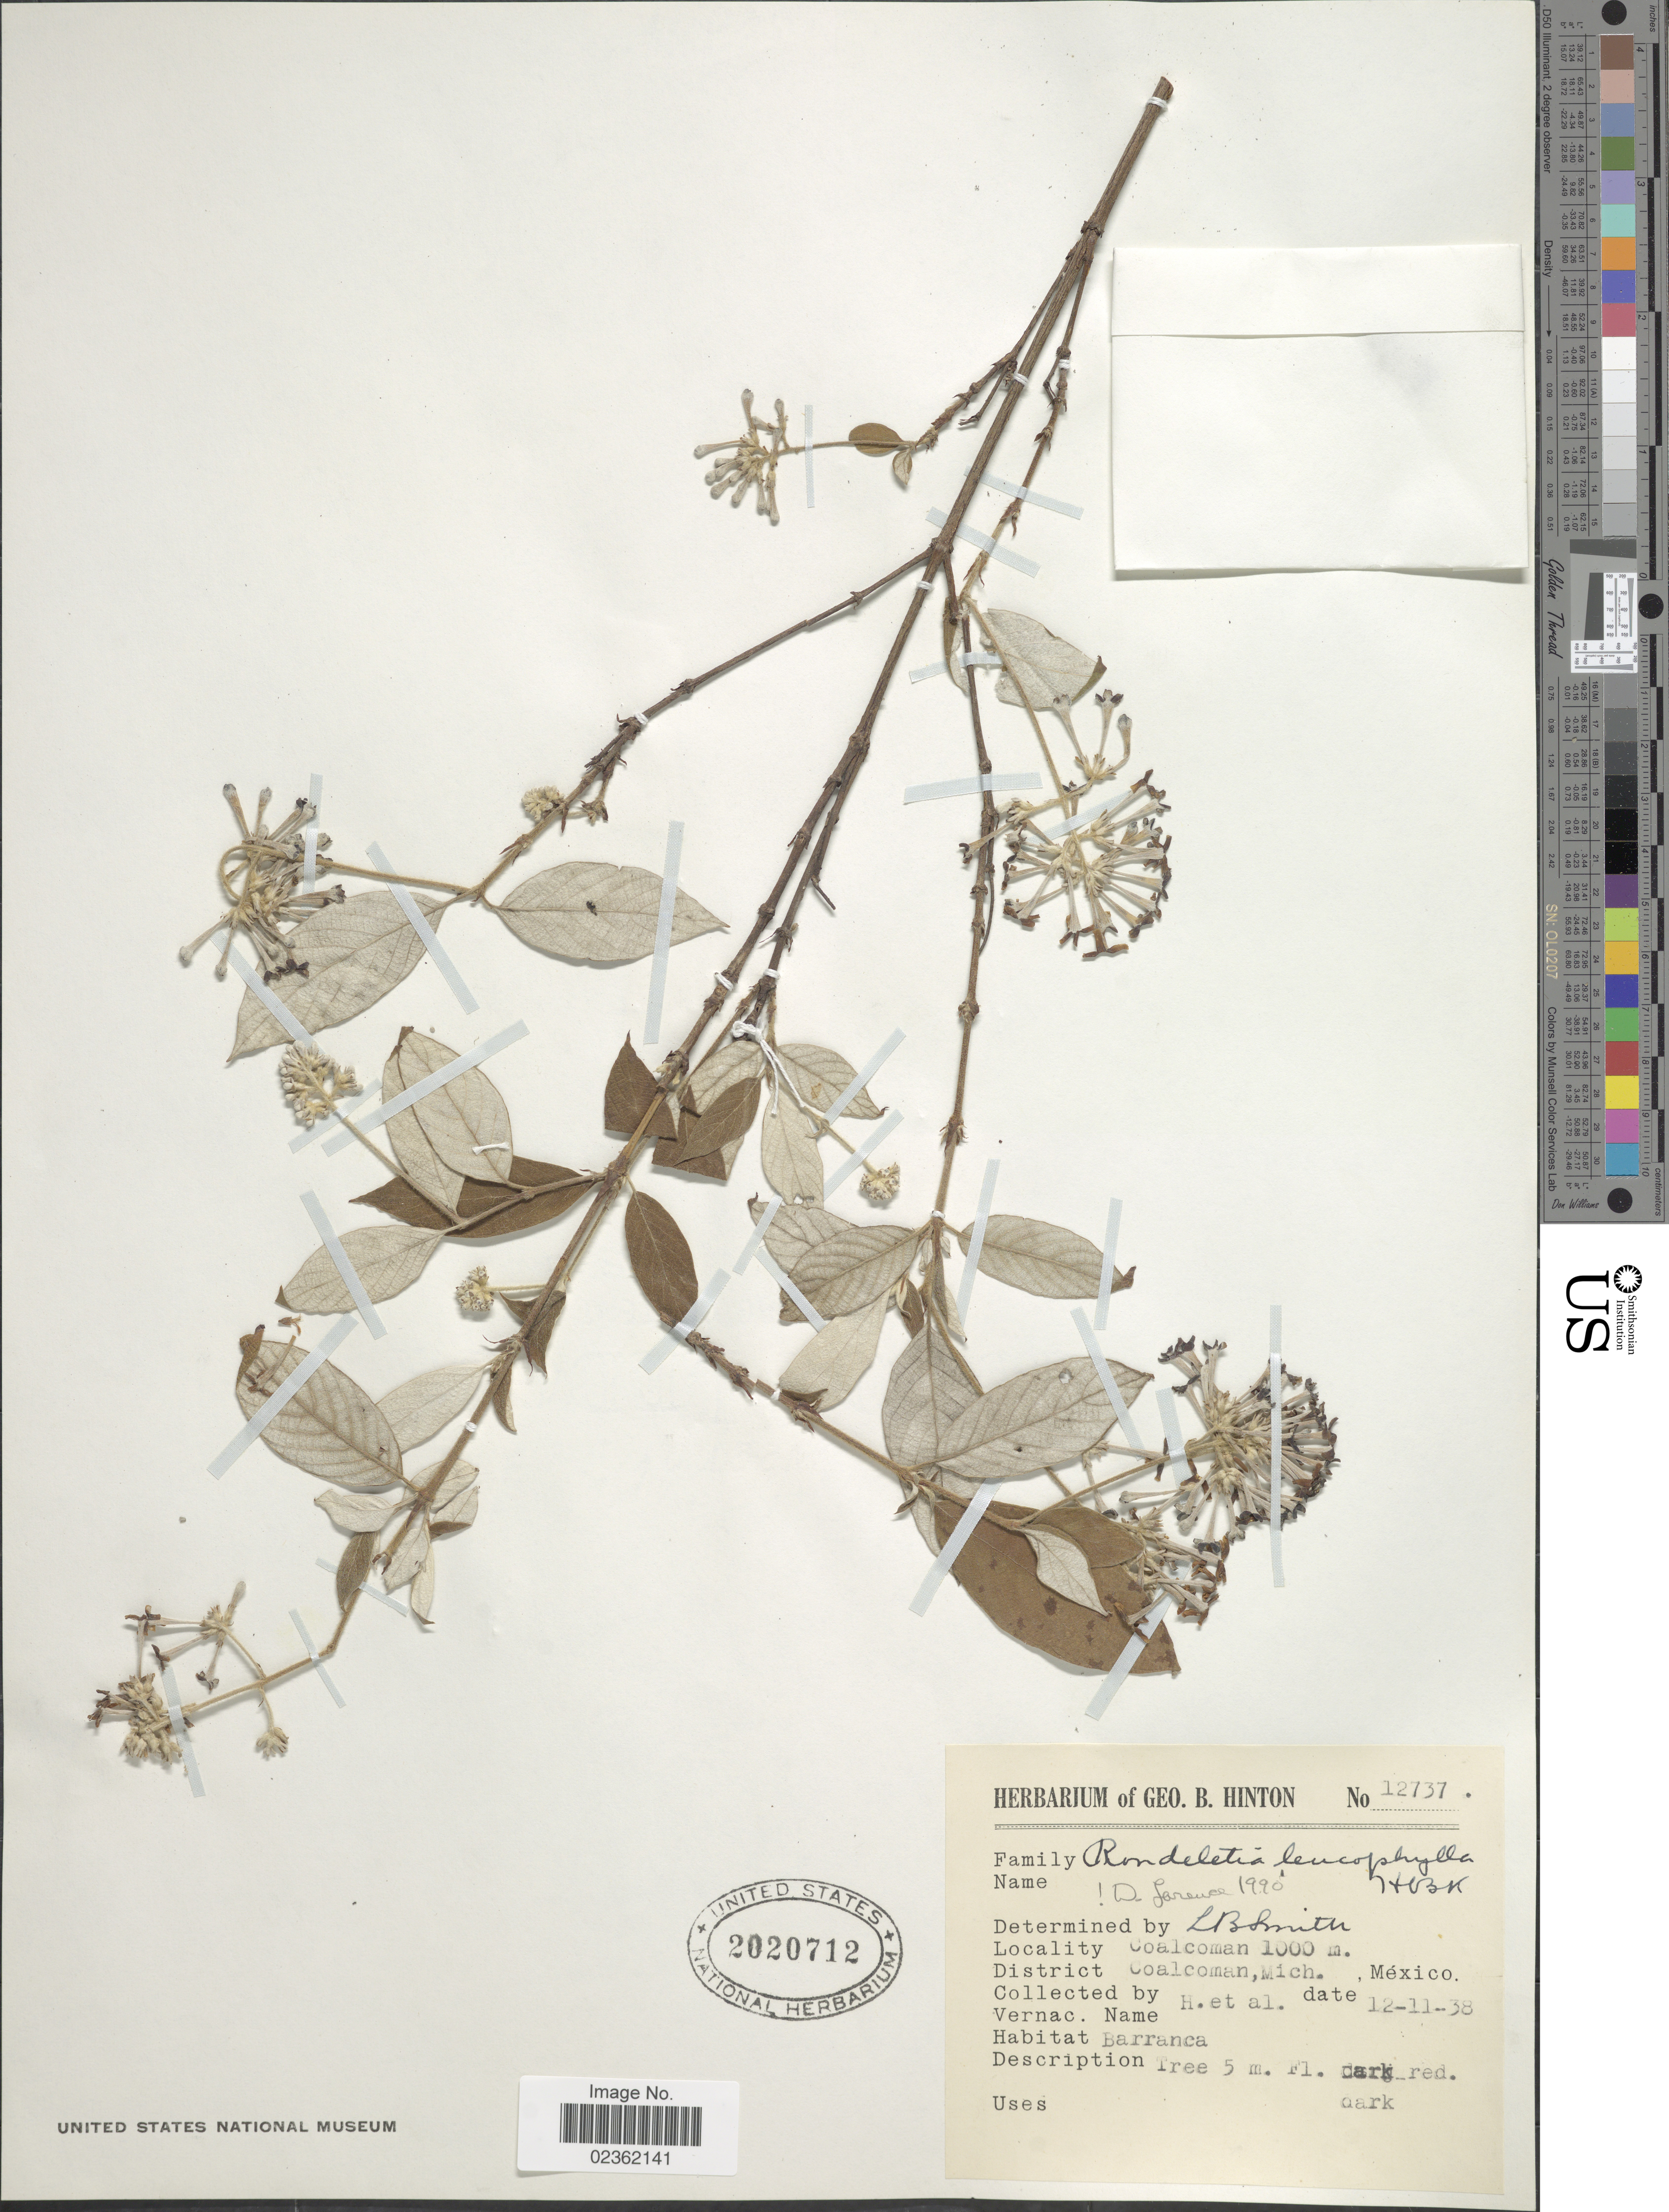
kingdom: Plantae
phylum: Tracheophyta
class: Magnoliopsida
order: Gentianales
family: Rubiaceae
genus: Rondeletia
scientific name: Rondeletia leucophylla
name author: Kunth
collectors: G. B. Hinton & et al.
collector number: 12737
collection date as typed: Transcribed d/m/y: 11/12/38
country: Mexico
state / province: Michoacán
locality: Coalcoman, District Coalcoman, barranca.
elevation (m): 1000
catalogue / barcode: US 2020712